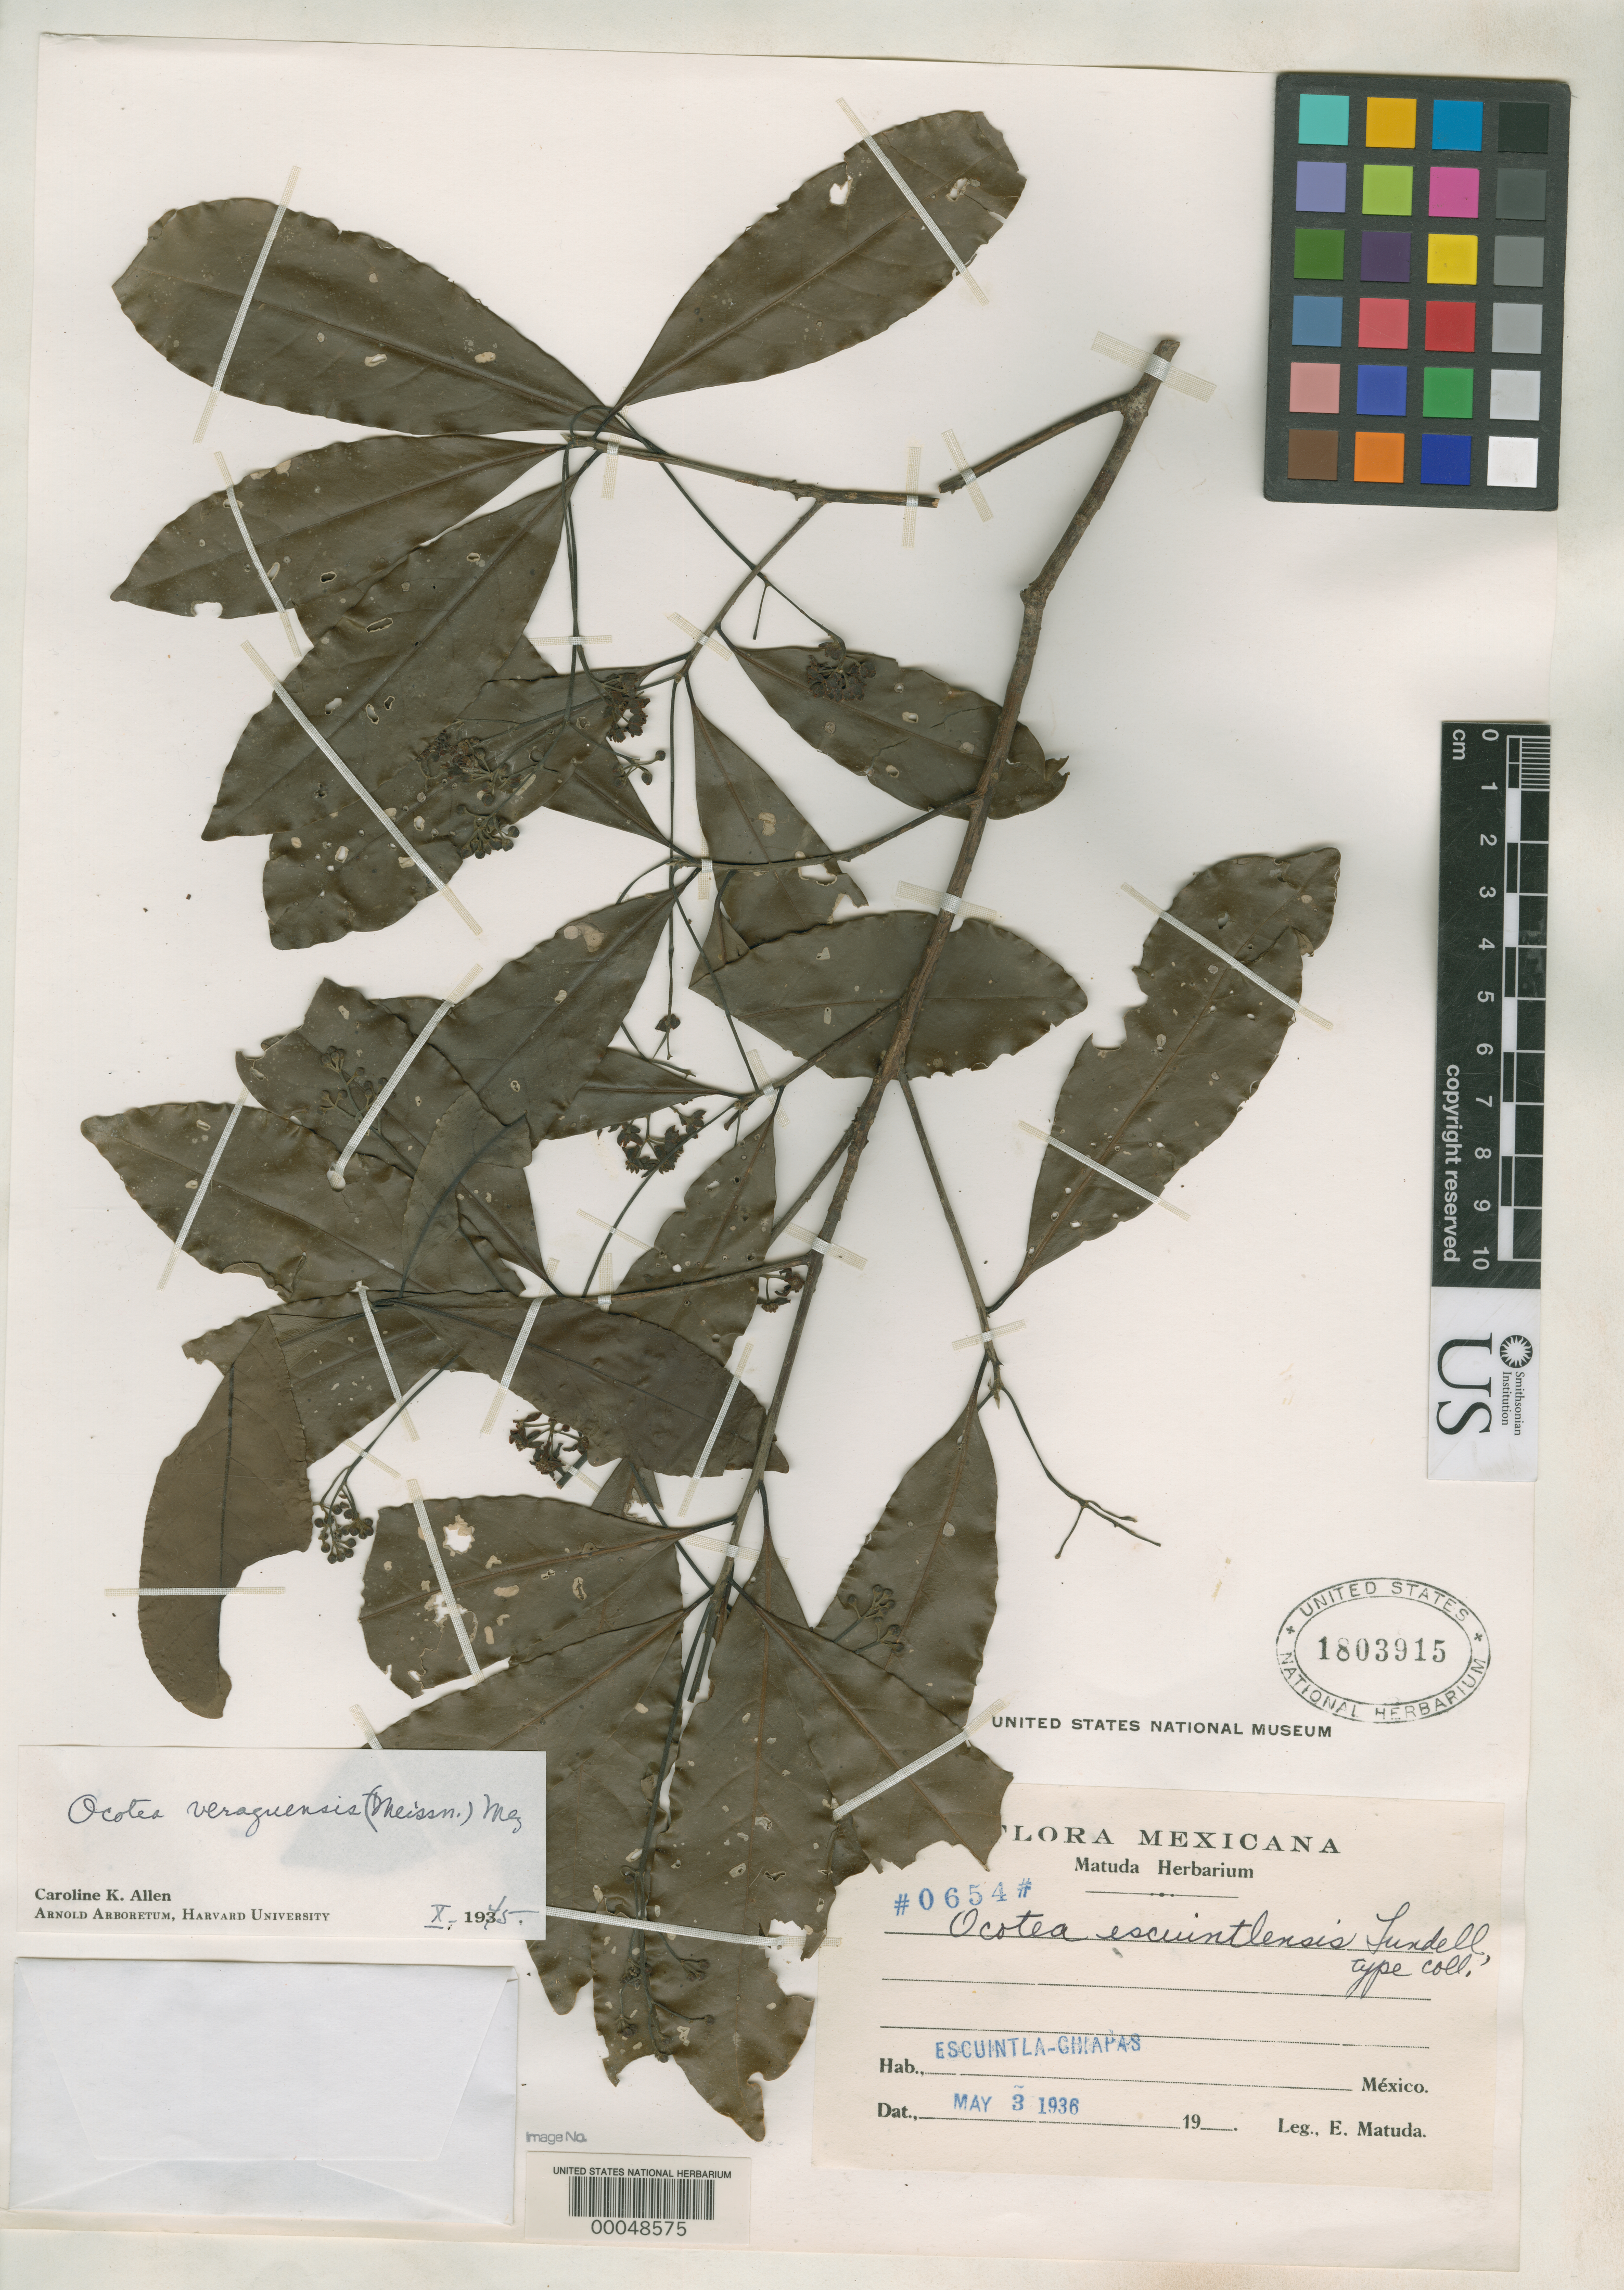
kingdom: Plantae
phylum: Tracheophyta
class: Magnoliopsida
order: Laurales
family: Lauraceae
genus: Ocotea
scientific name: Ocotea escuintlensis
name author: Lundell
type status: Isotype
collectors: E. Matuda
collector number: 654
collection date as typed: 03 May 1936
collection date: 1936-05-03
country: Mexico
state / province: Chiapas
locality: Escuintla.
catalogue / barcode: US 1803915